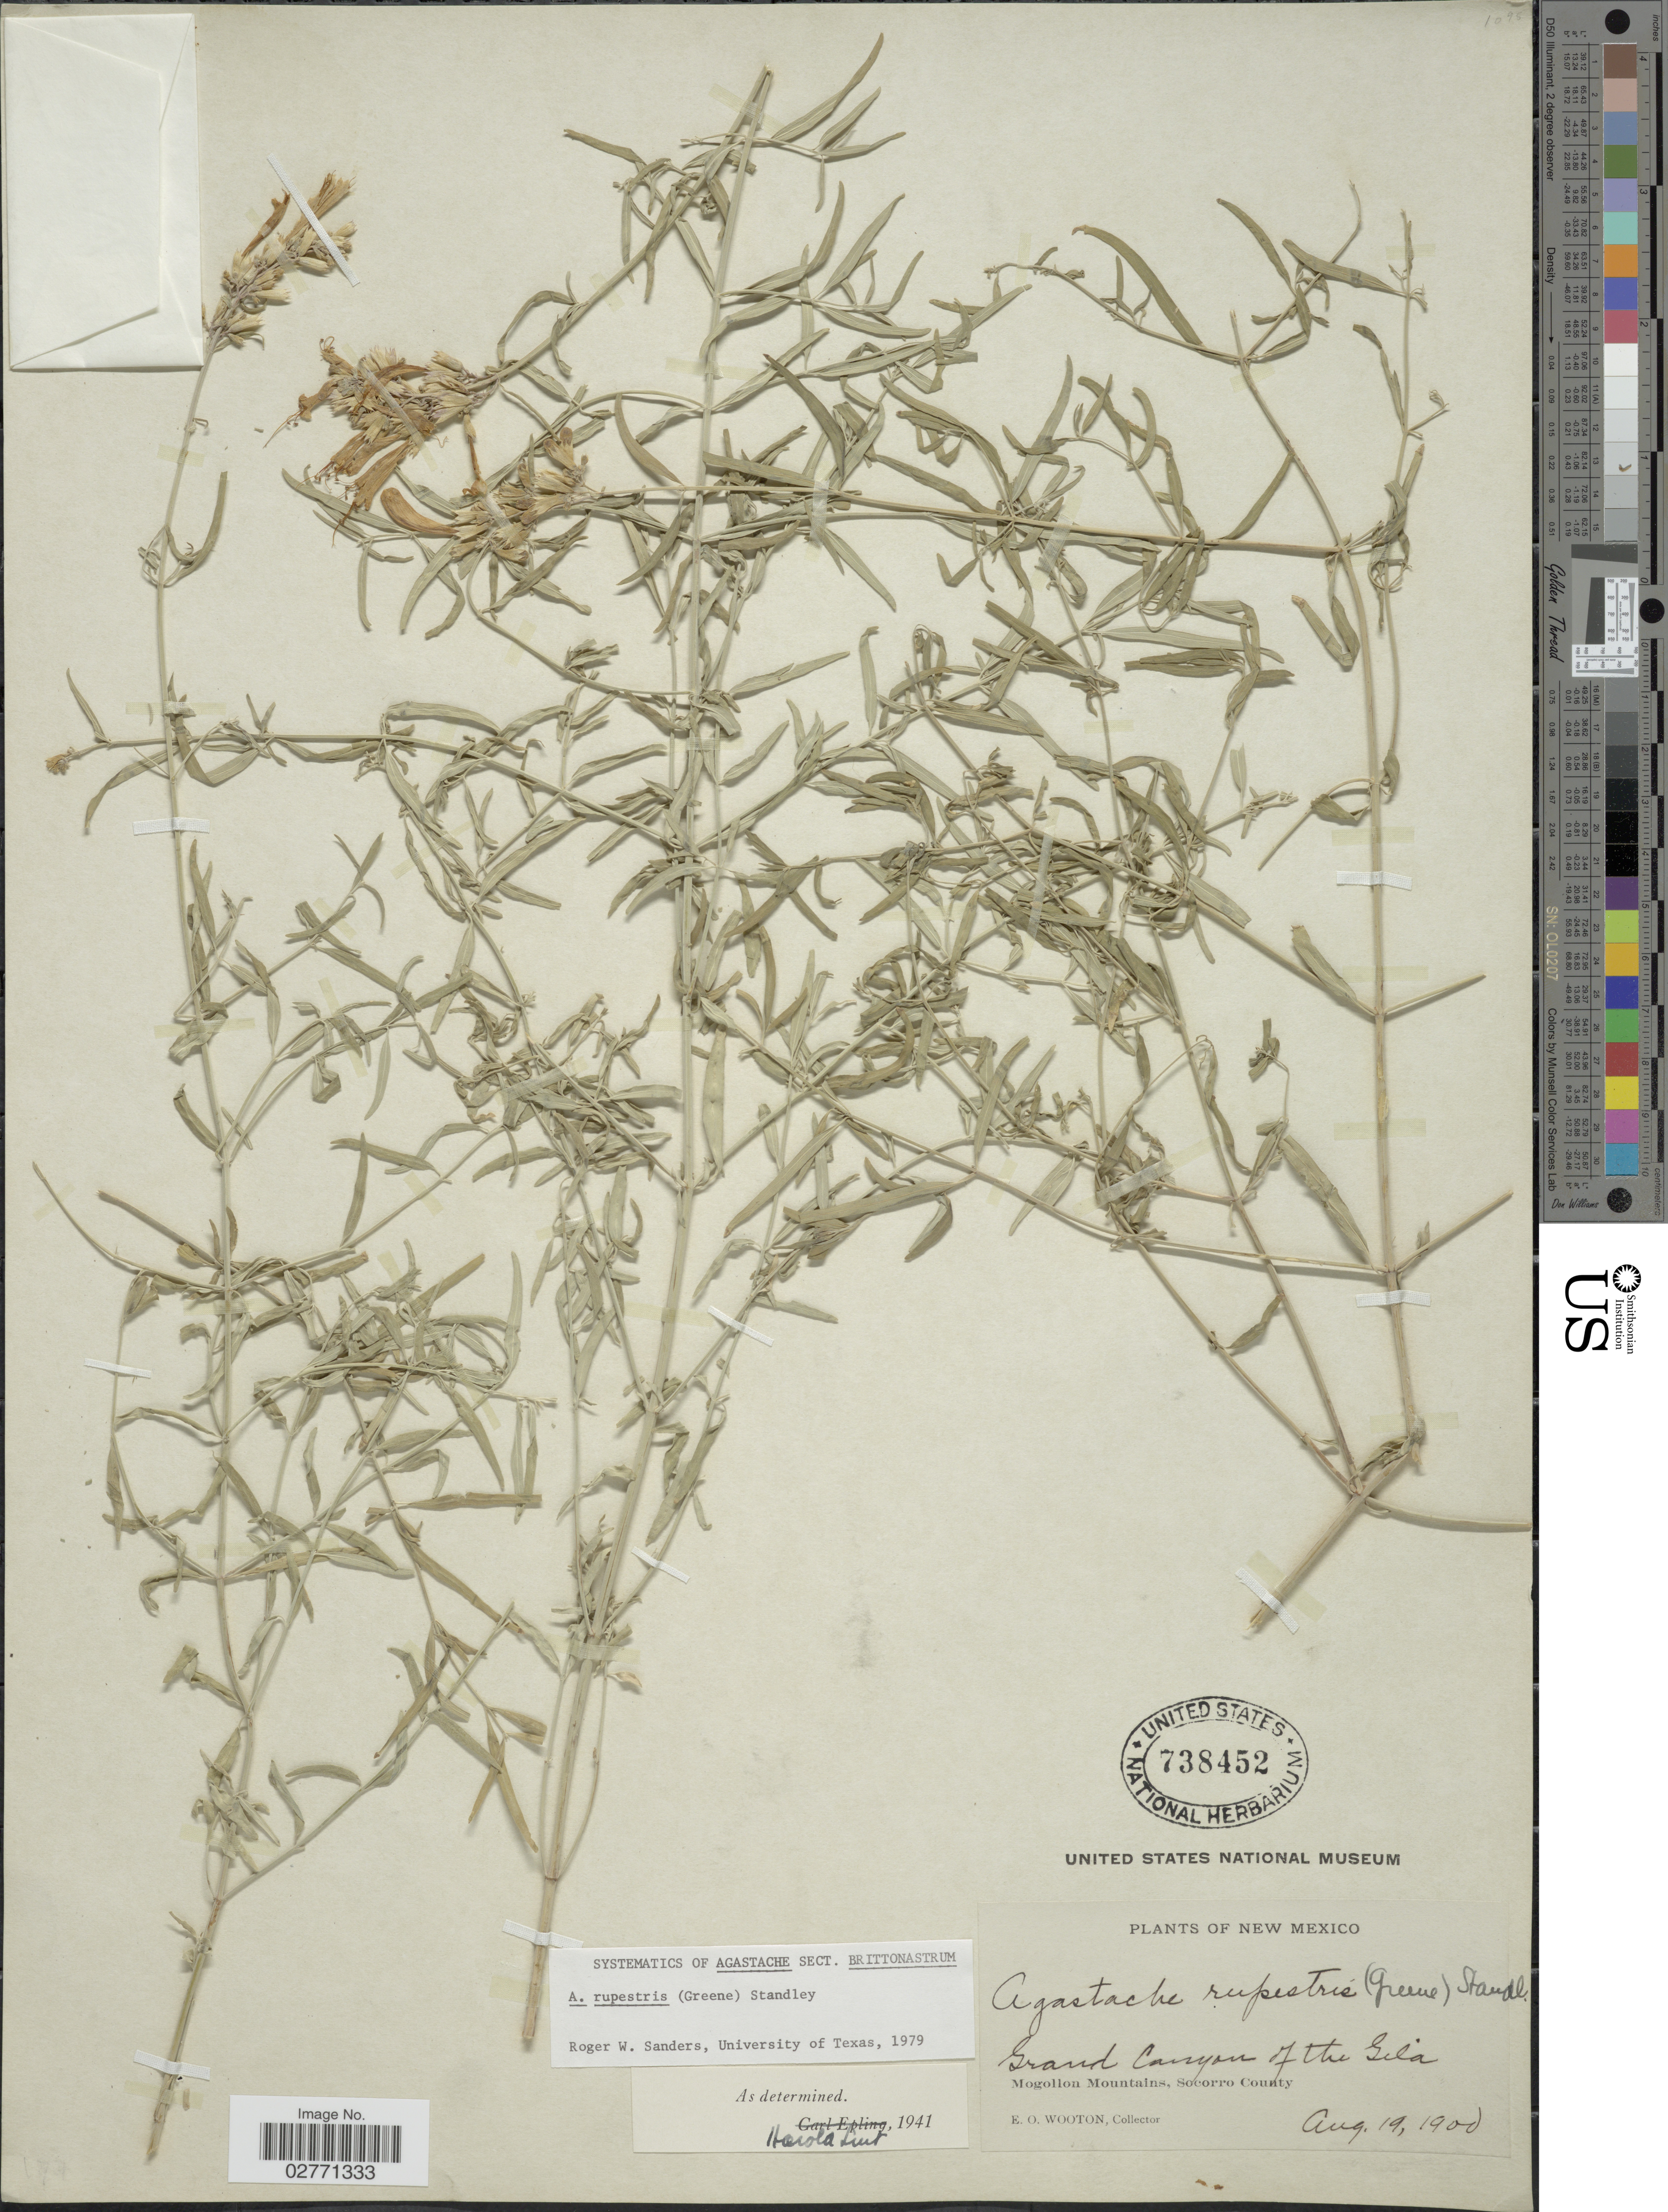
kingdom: Plantae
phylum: Tracheophyta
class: Magnoliopsida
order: Lamiales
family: Lamiaceae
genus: Agastache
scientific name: Agastache rupestris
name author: (Greene) Standl.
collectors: E. O. Wooton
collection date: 1900-08-19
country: United States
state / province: New Mexico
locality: Grand Canyon of the Gila. Mogollon Mountains, Socorro County.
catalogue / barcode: US 738452